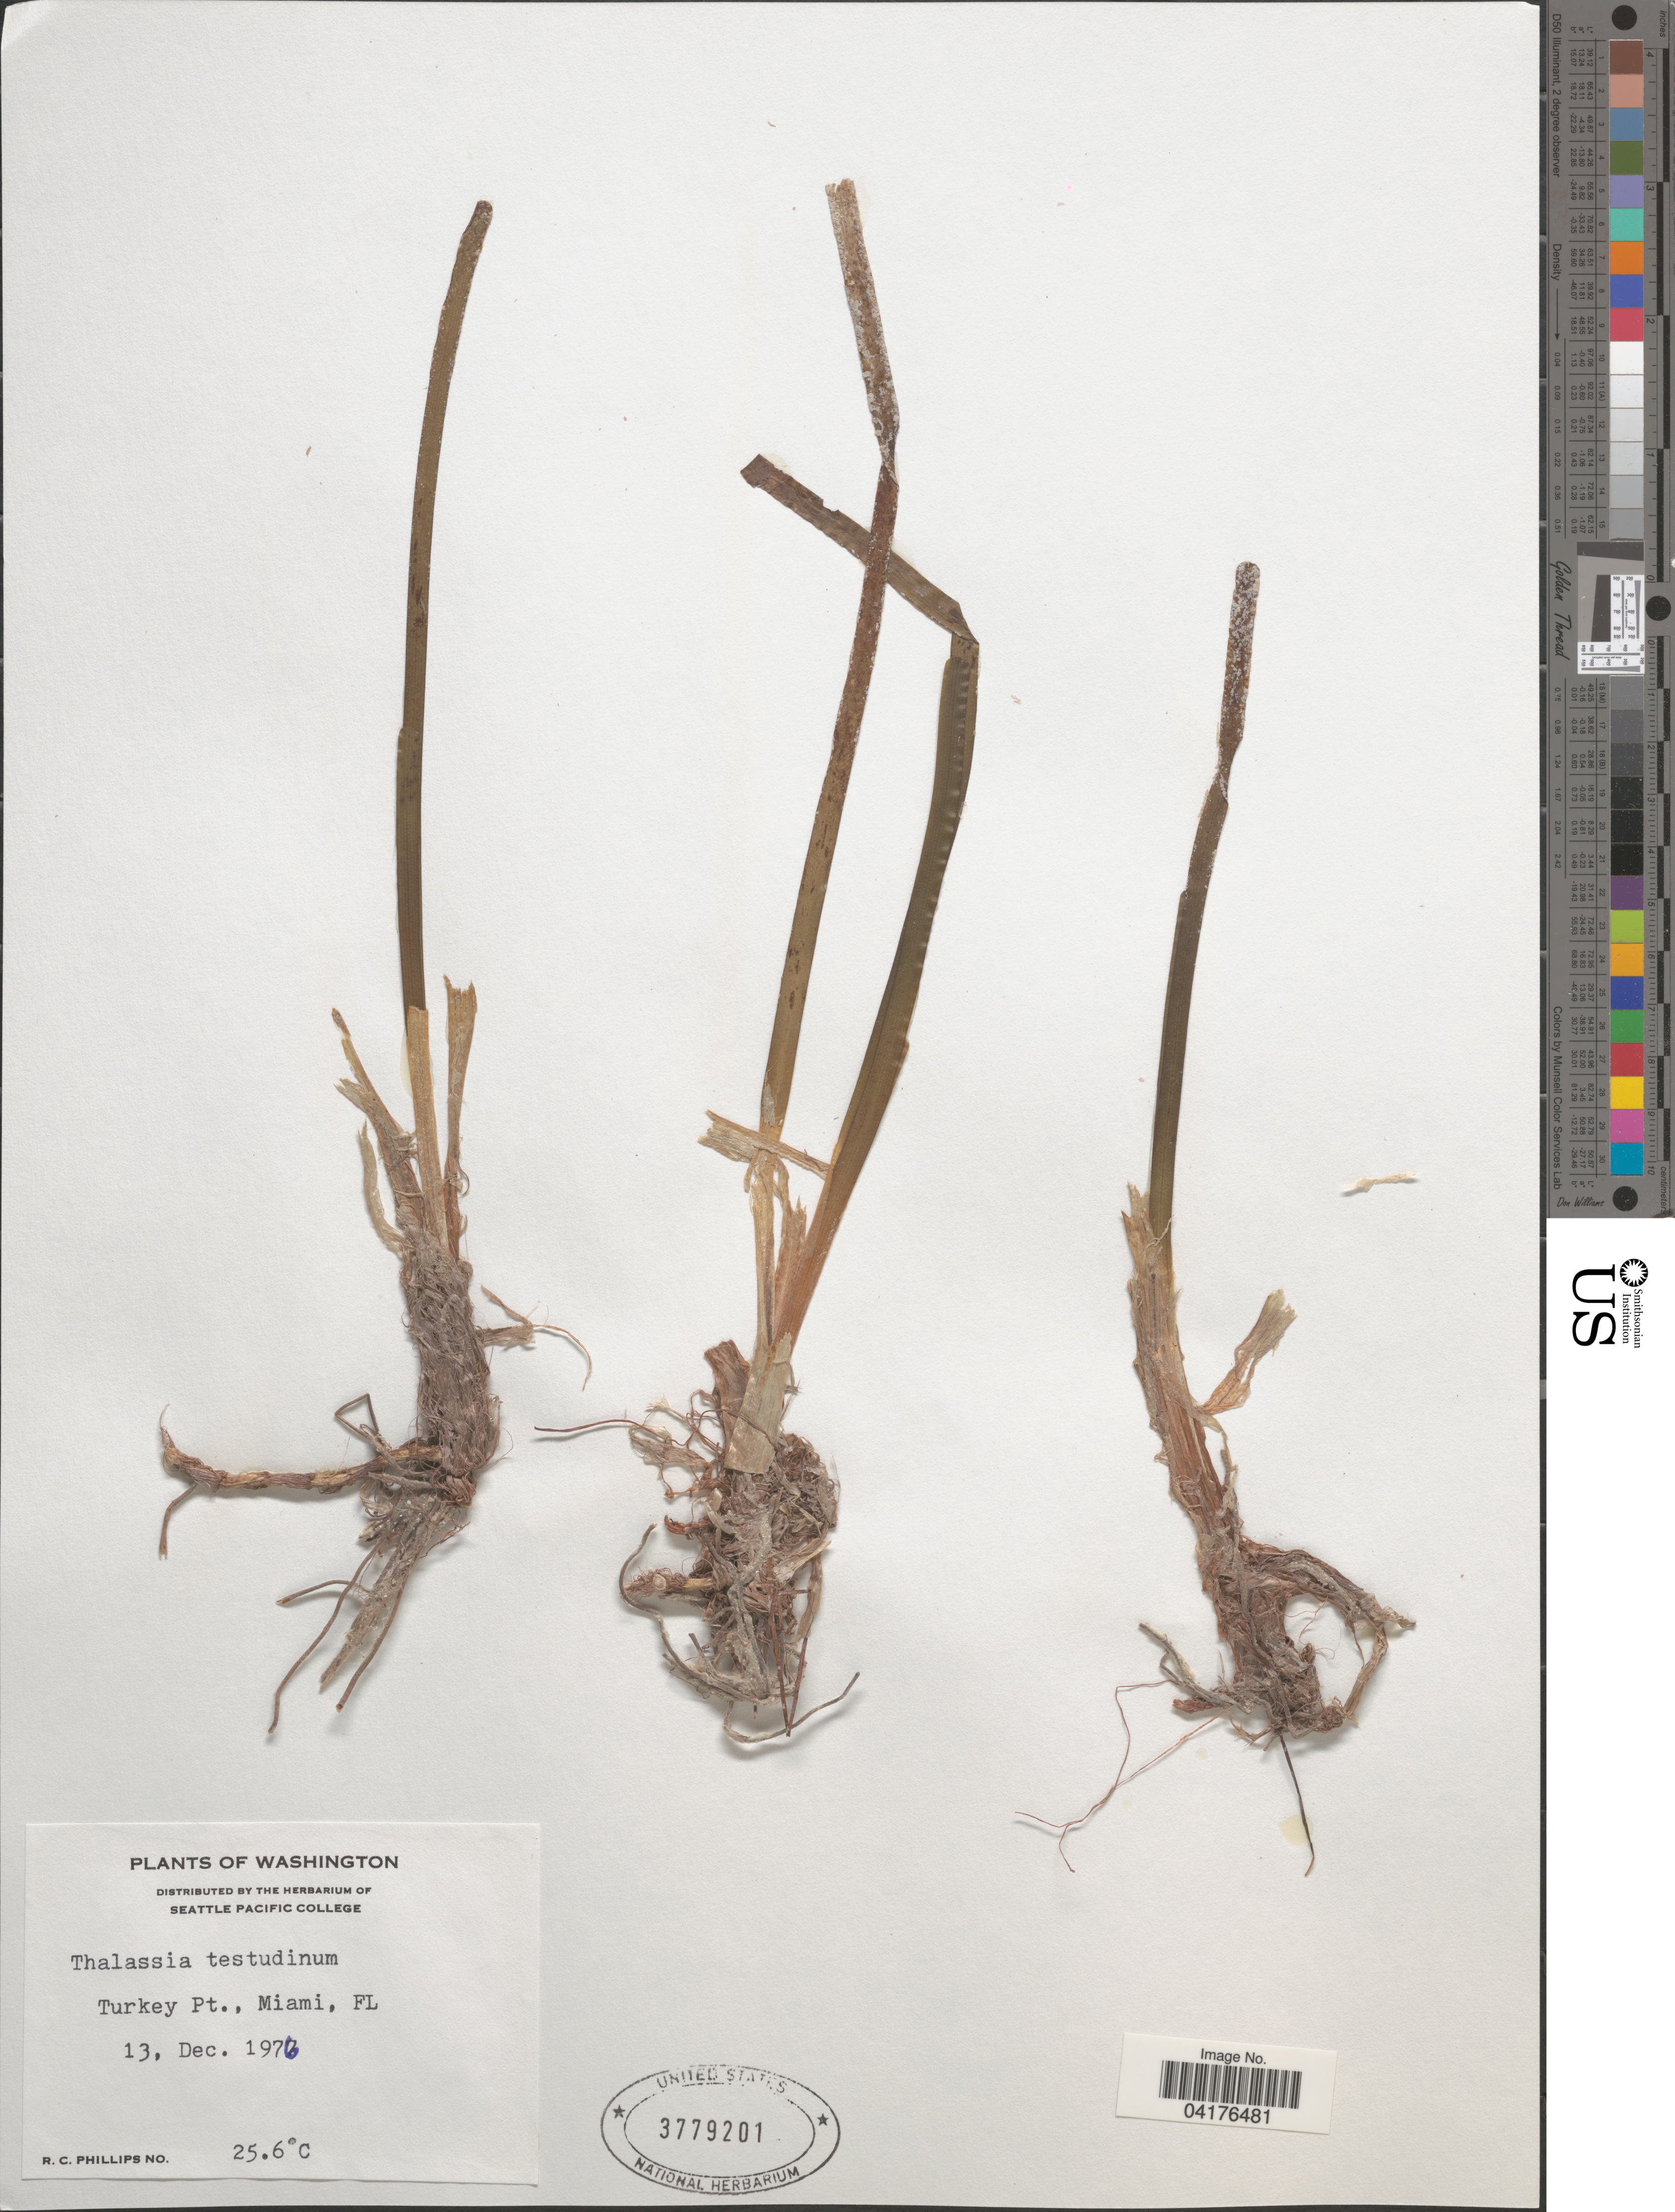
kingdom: Plantae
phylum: Tracheophyta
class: Liliopsida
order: Alismatales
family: Hydrocharitaceae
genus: Thalassia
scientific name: Thalassia testudinum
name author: Banks & Sol. ex K.D. Koenig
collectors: R. C. Phillips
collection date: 1976-12-13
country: United States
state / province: Florida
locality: Turkey Pt. Miami, FL.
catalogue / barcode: US 3779201